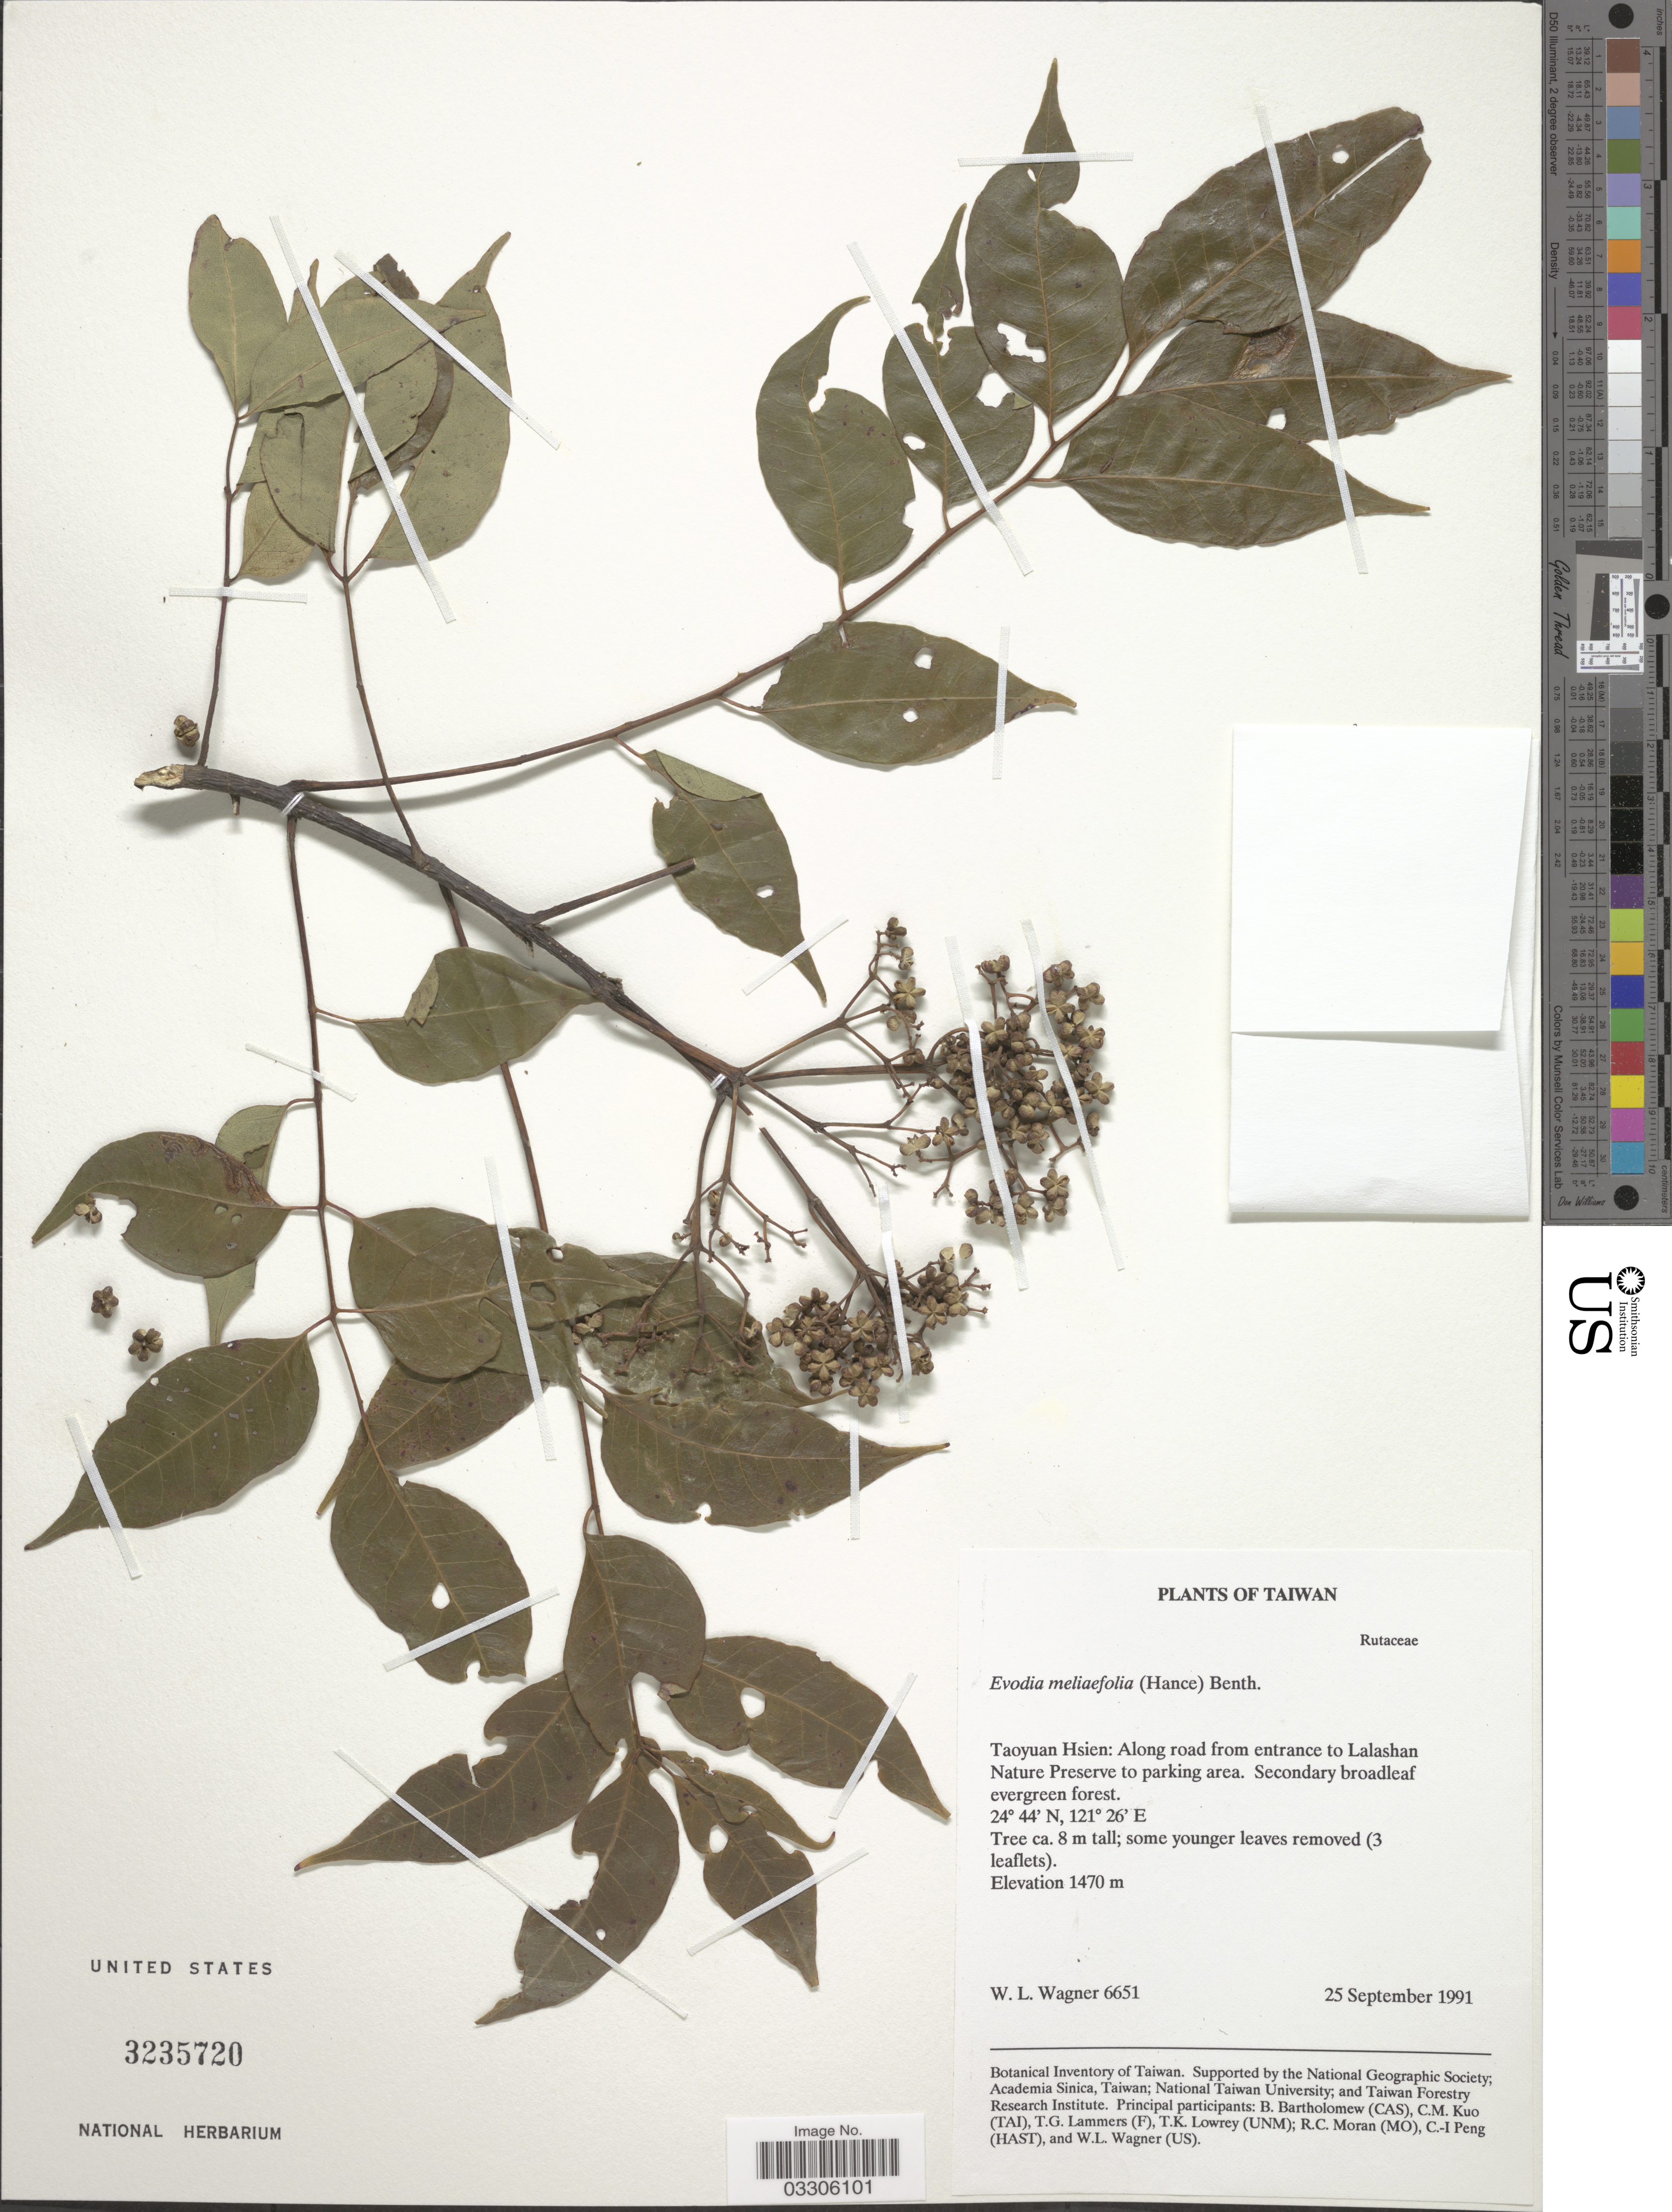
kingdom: Plantae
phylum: Tracheophyta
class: Magnoliopsida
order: Sapindales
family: Rutaceae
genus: Tetradium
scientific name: Tetradium glabrifolium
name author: (Champ. ex Benth.) T.G. Hartley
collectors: W. L. Wagner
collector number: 6651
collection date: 1991-09-25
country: Taiwan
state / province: Taoyuan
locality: Taoyuan Hsien: Along road from entrance to Lalashan Nature Preserve to parking area.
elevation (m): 1470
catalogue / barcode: US 3235720